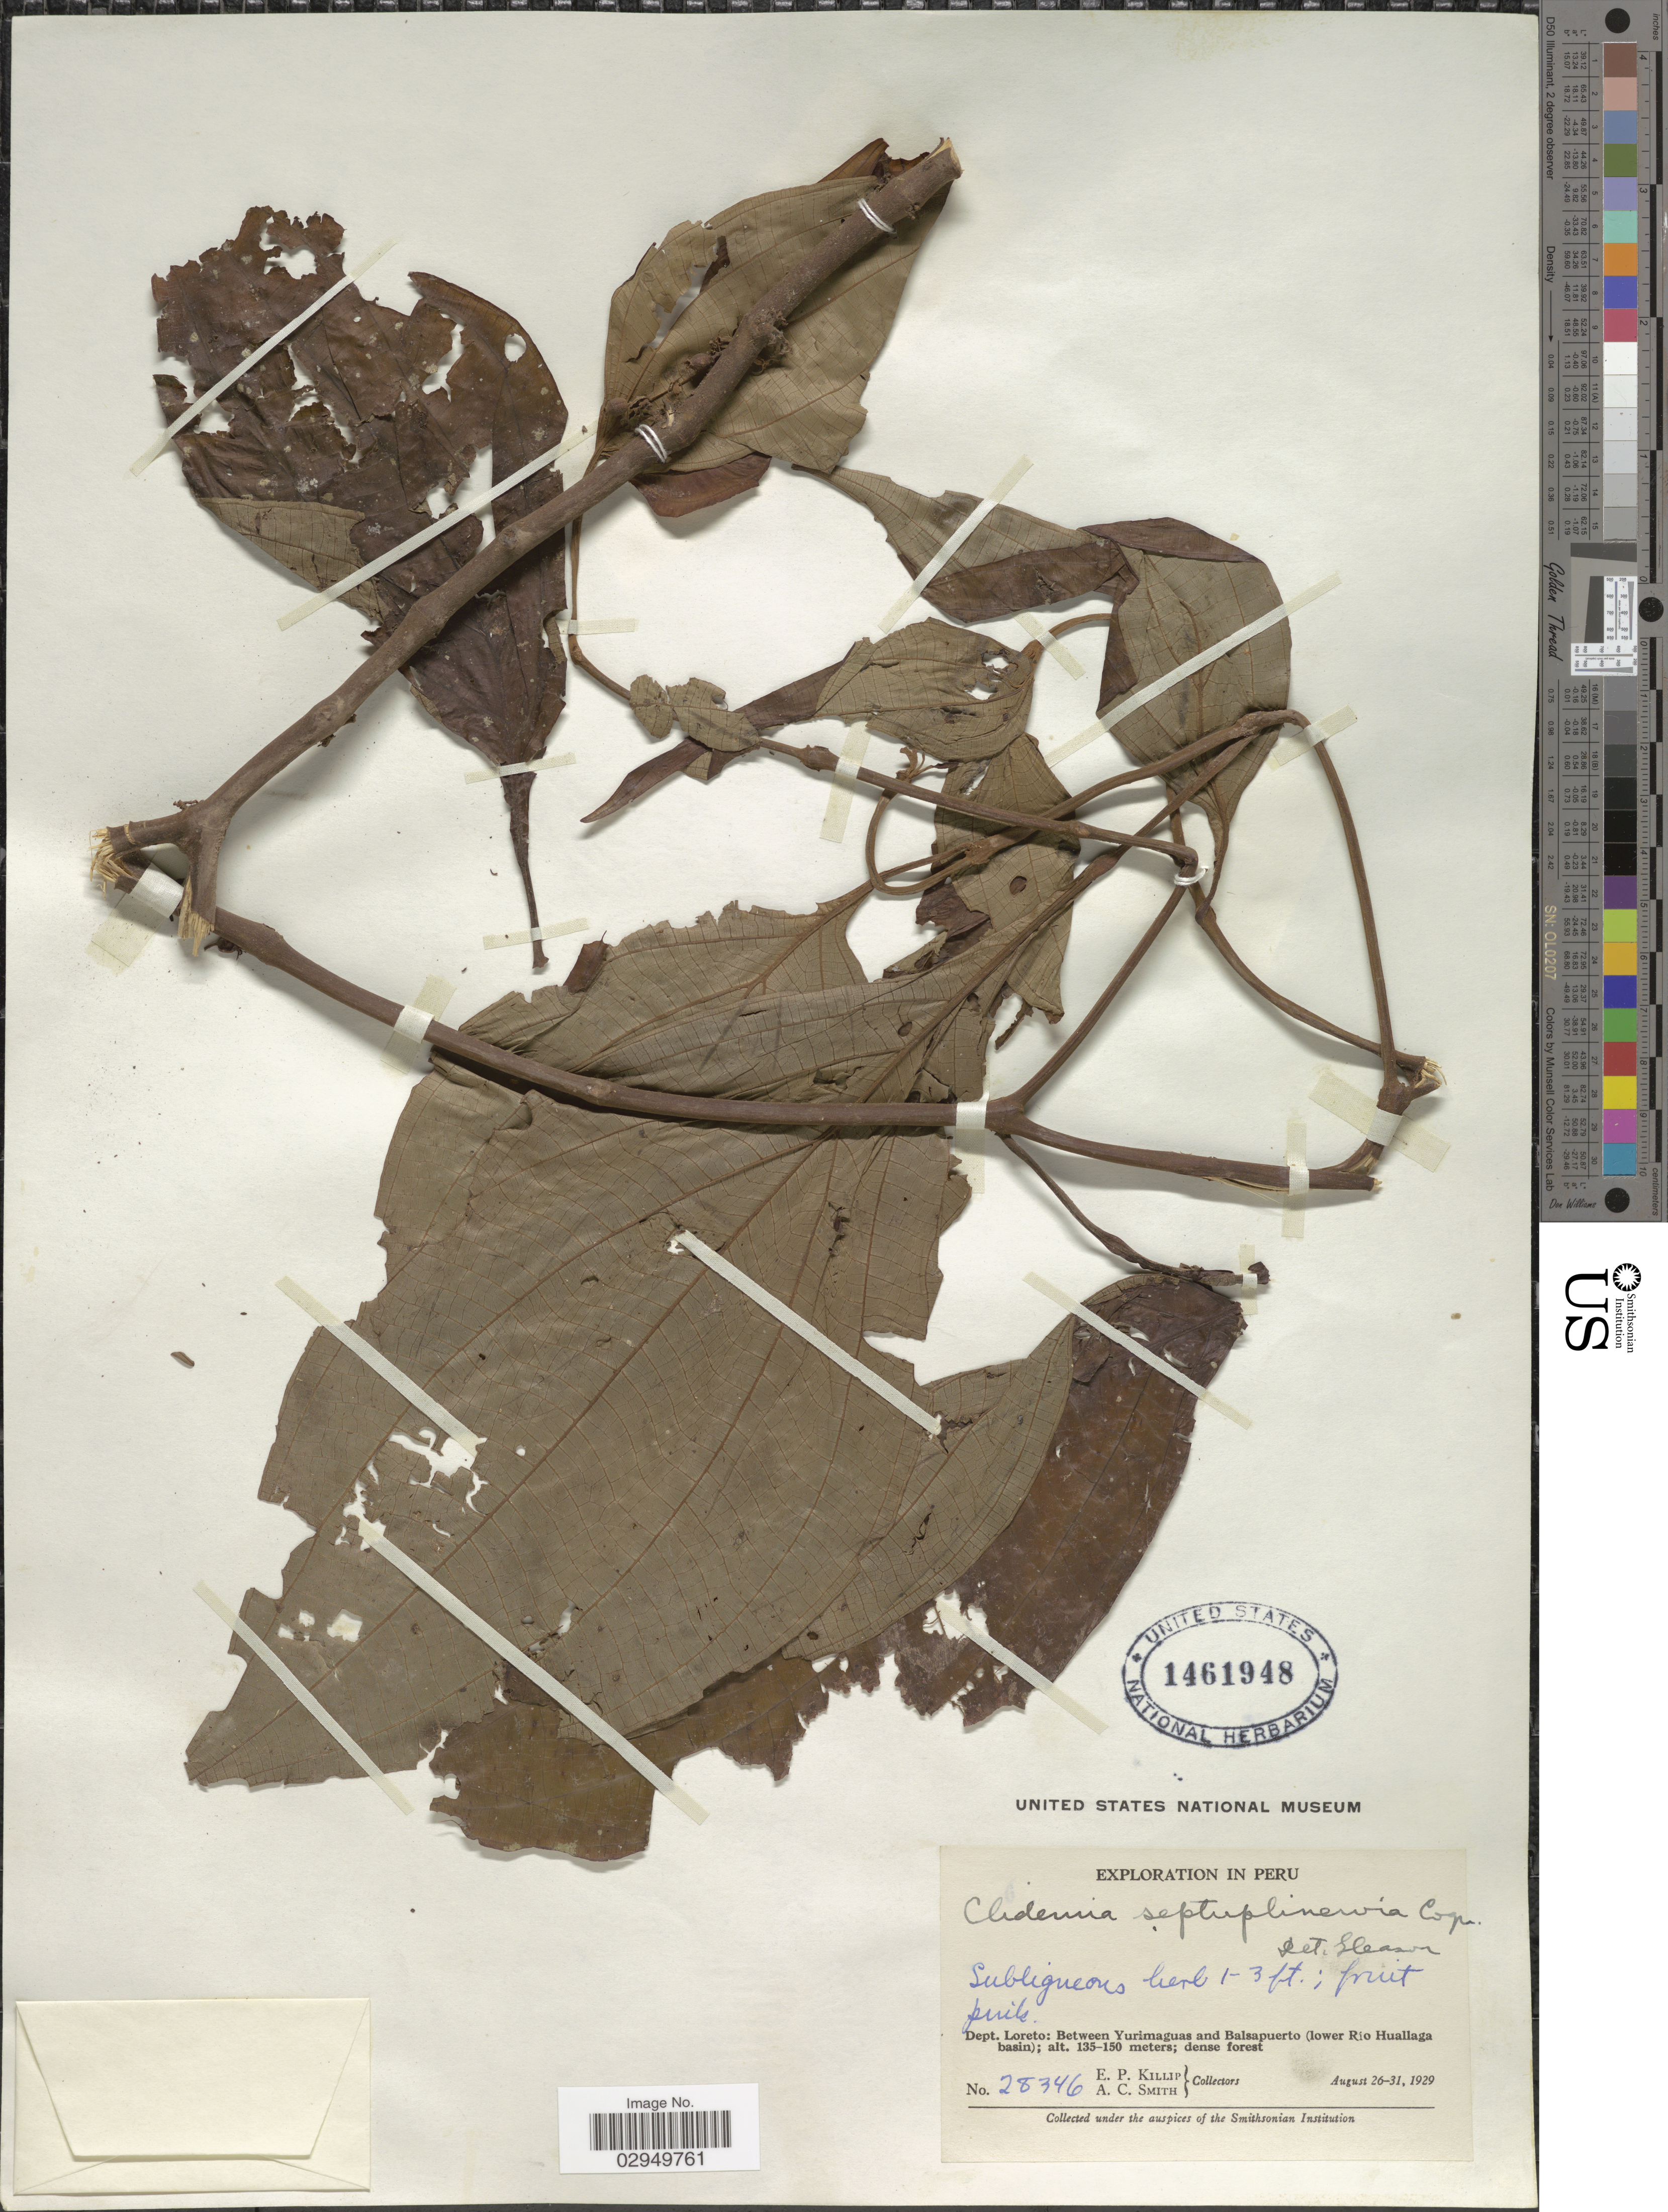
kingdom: Plantae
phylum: Tracheophyta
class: Magnoliopsida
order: Myrtales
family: Melastomataceae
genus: Clidemia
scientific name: Clidemia septuplinervia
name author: Cogn.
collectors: E. P. Killip & A. C. Smith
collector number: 28346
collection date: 1929-08-26/1929-08-31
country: Peru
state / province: Loreto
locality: Dept. Loreto: Between Yurimaguas and Balsapuerto (lower Río Huallaga basin).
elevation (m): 135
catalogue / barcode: US 1461948